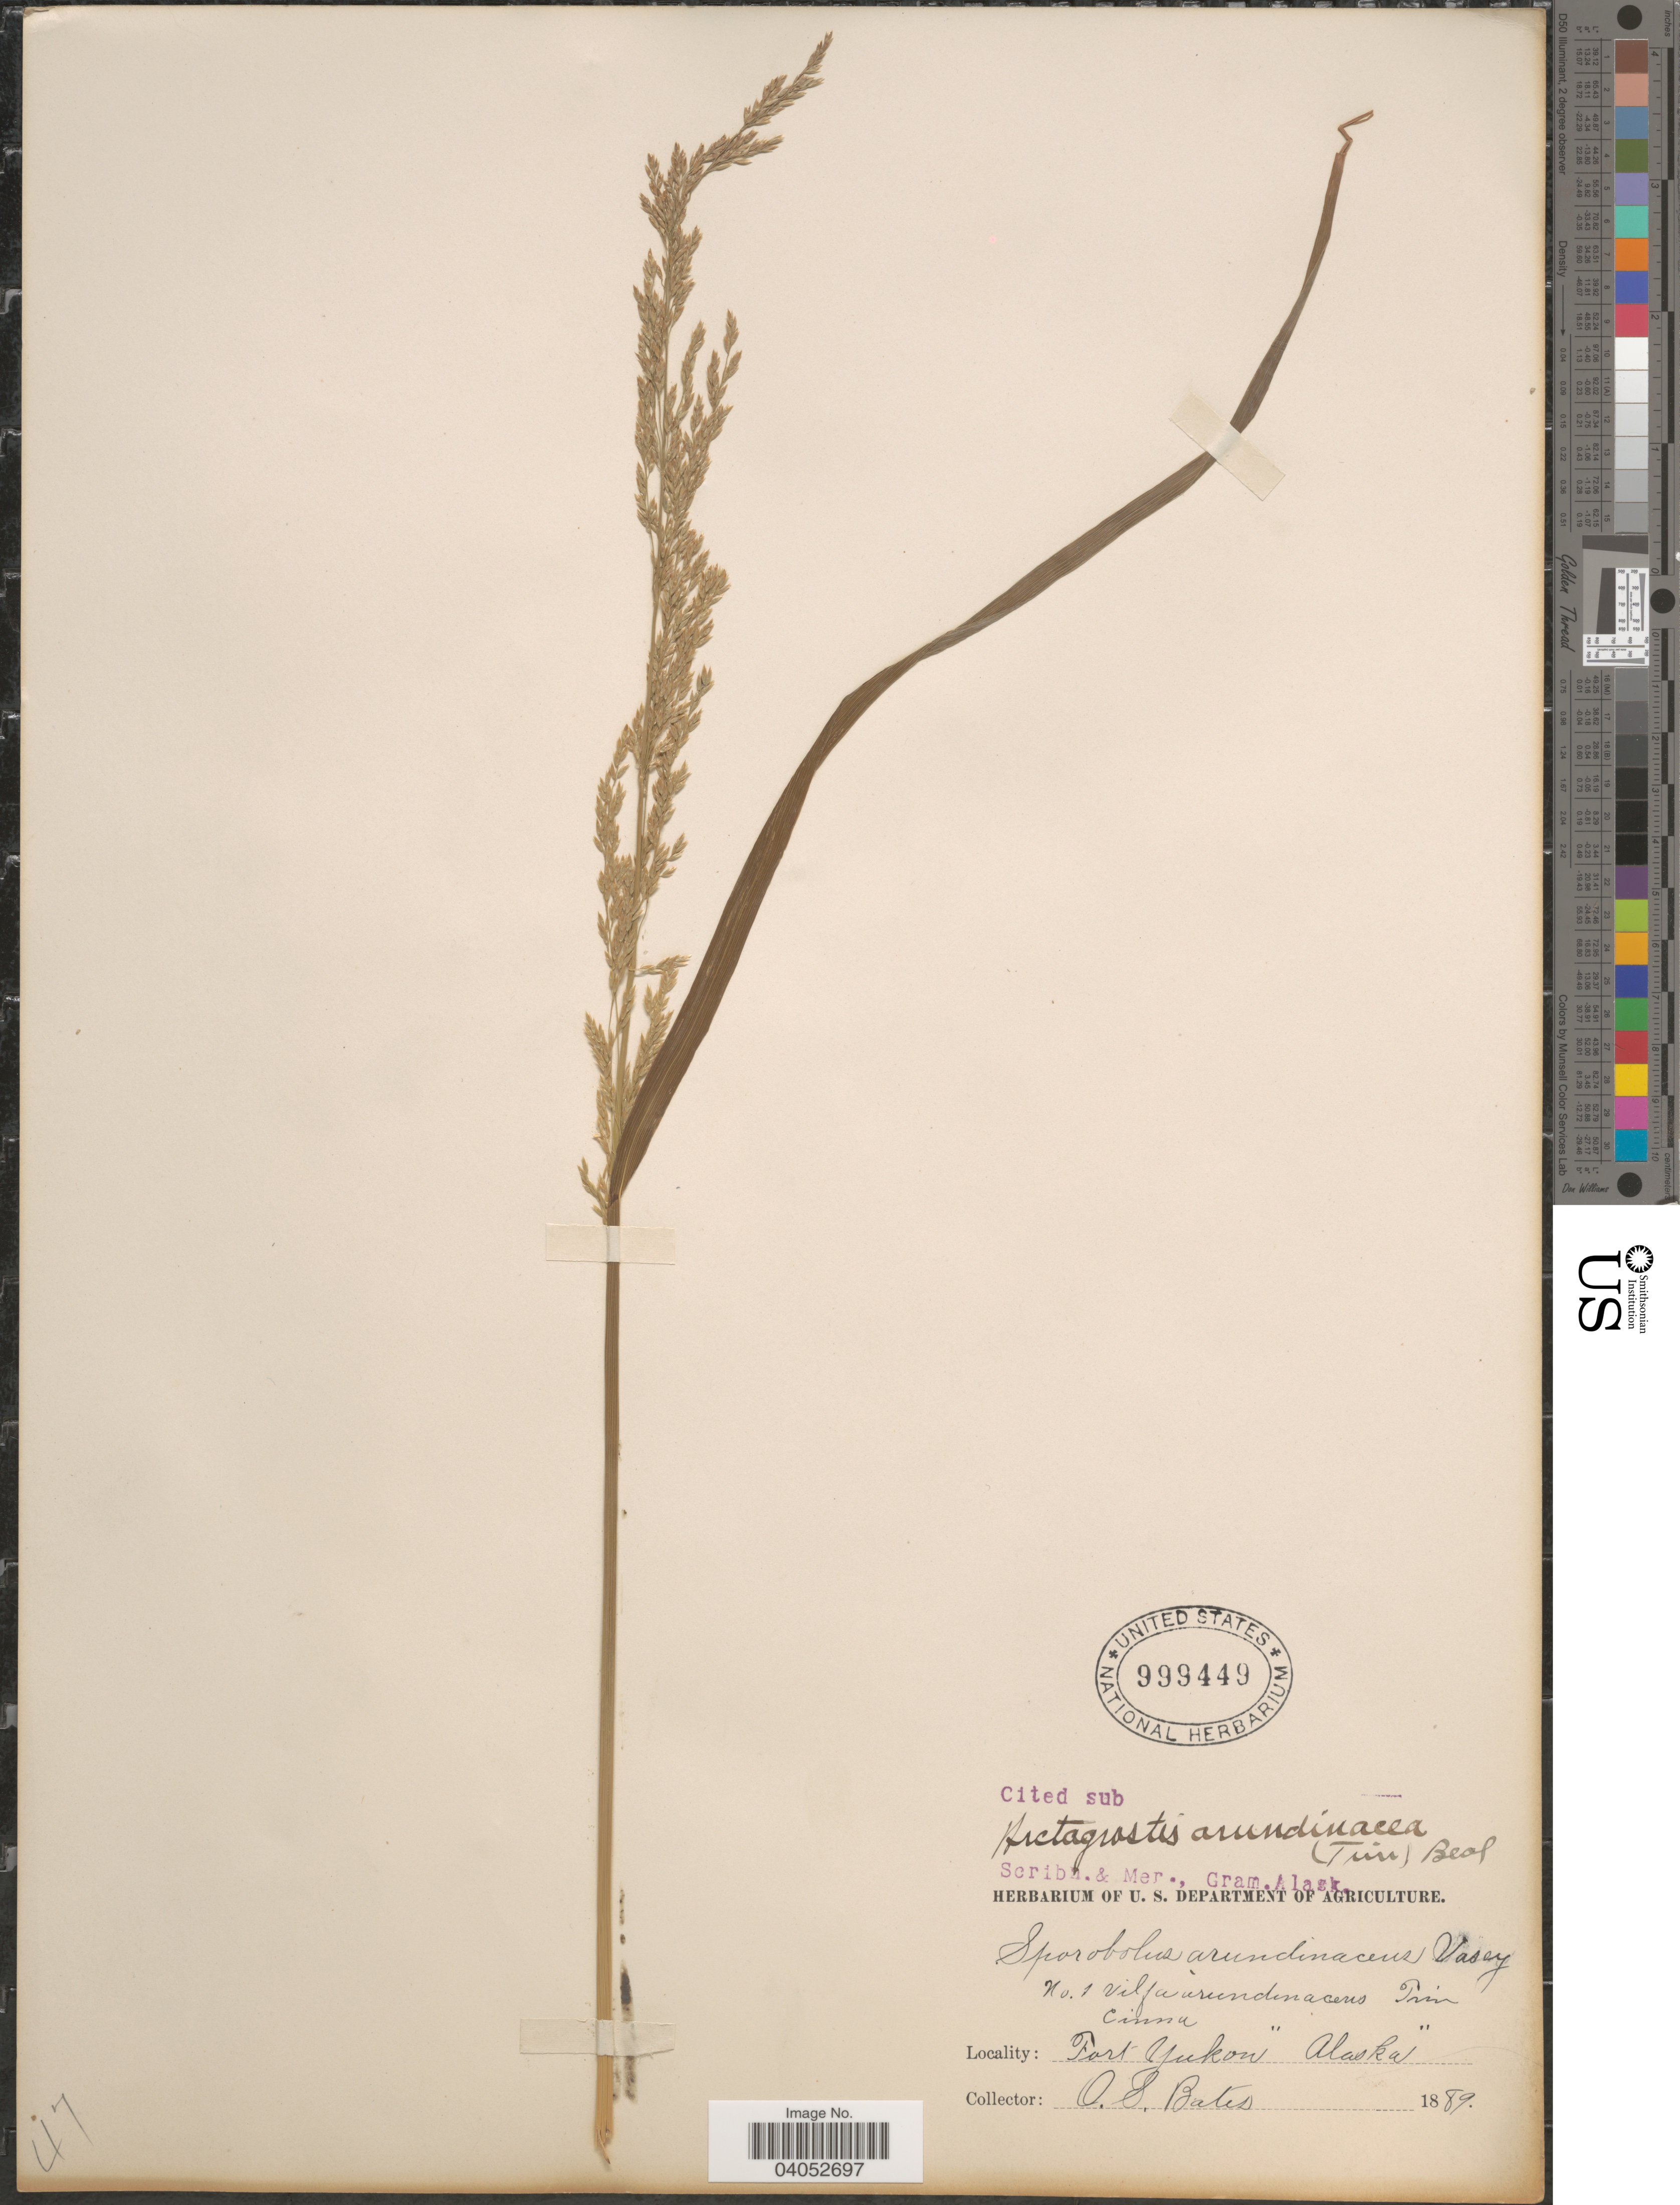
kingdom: Plantae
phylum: Tracheophyta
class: Liliopsida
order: Poales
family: Poaceae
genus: Arctagrostis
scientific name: Arctagrostis latifolia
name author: (R. Br.) Griseb.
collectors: O. Bates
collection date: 1889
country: United States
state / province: Alaska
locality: Fort Yukon.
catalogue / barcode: US 999449